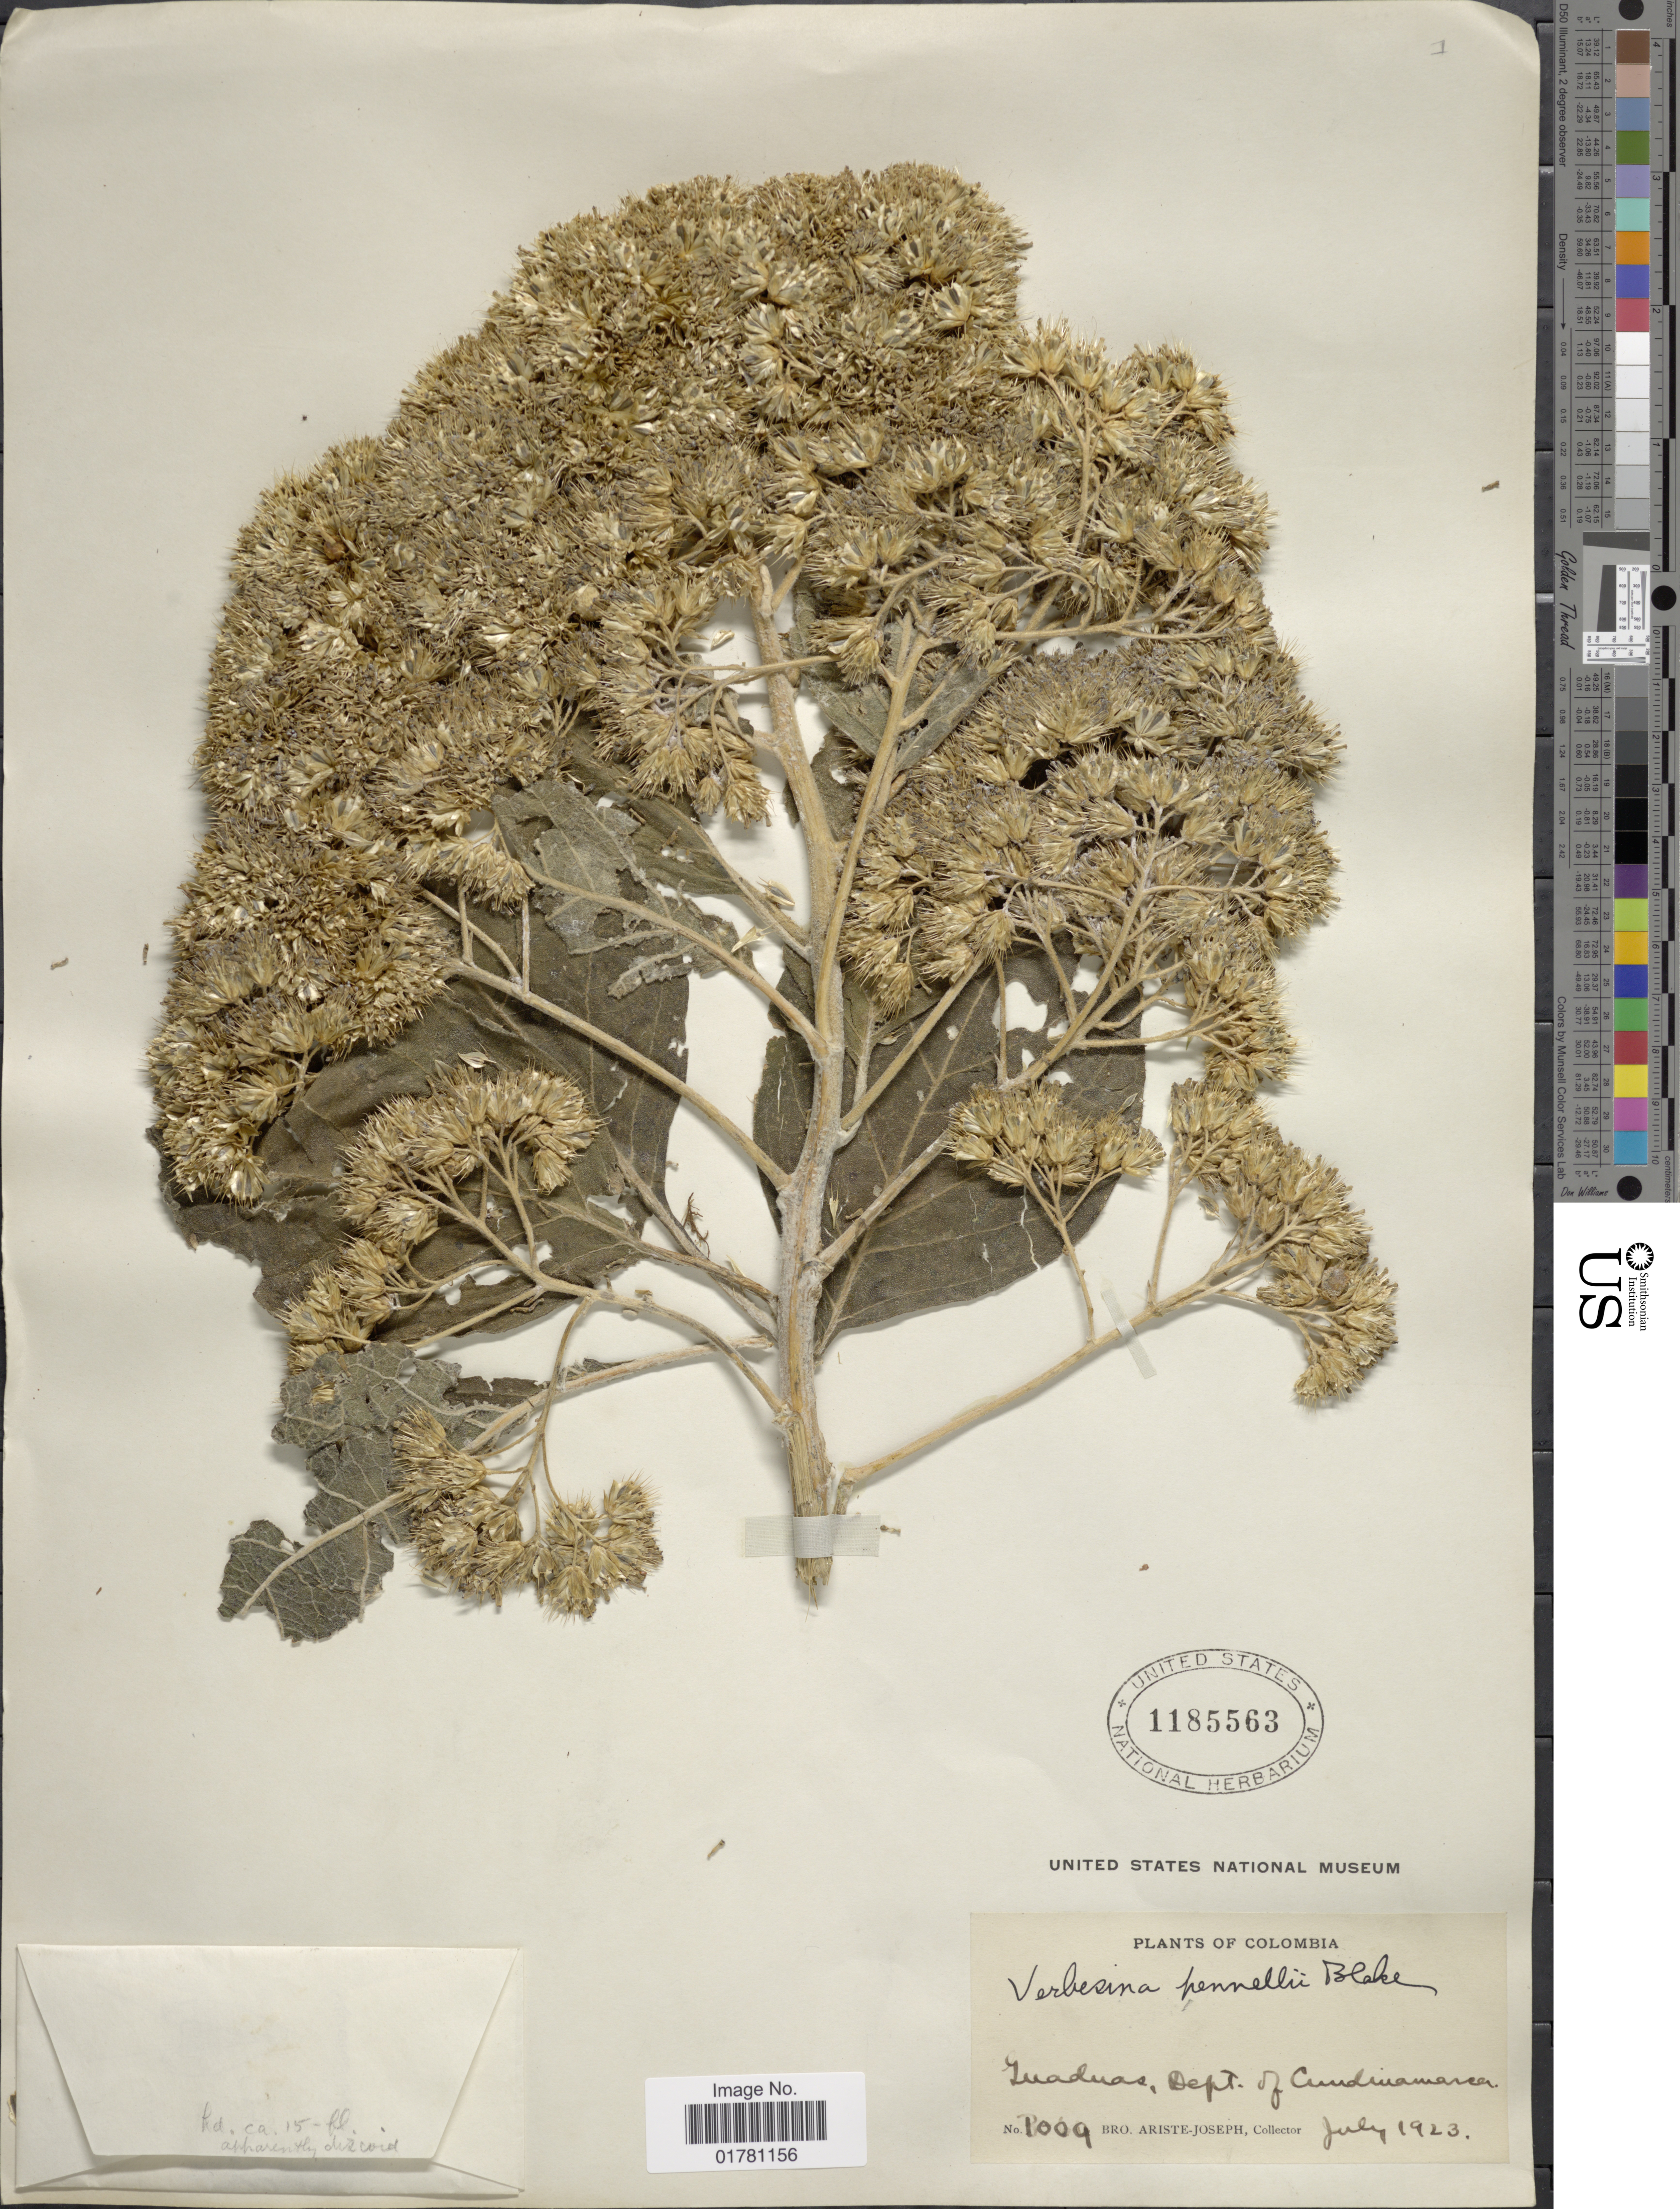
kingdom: Plantae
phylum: Tracheophyta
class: Magnoliopsida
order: Asterales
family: Asteraceae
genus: Verbesina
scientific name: Verbesina pennellii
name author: S.F. Blake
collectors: Bro. Ariste-Joseph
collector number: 1009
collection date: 1923-07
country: Colombia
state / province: Cundinamarca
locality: Guaduas, Dept. of Cundinamarca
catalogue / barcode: US 1185563